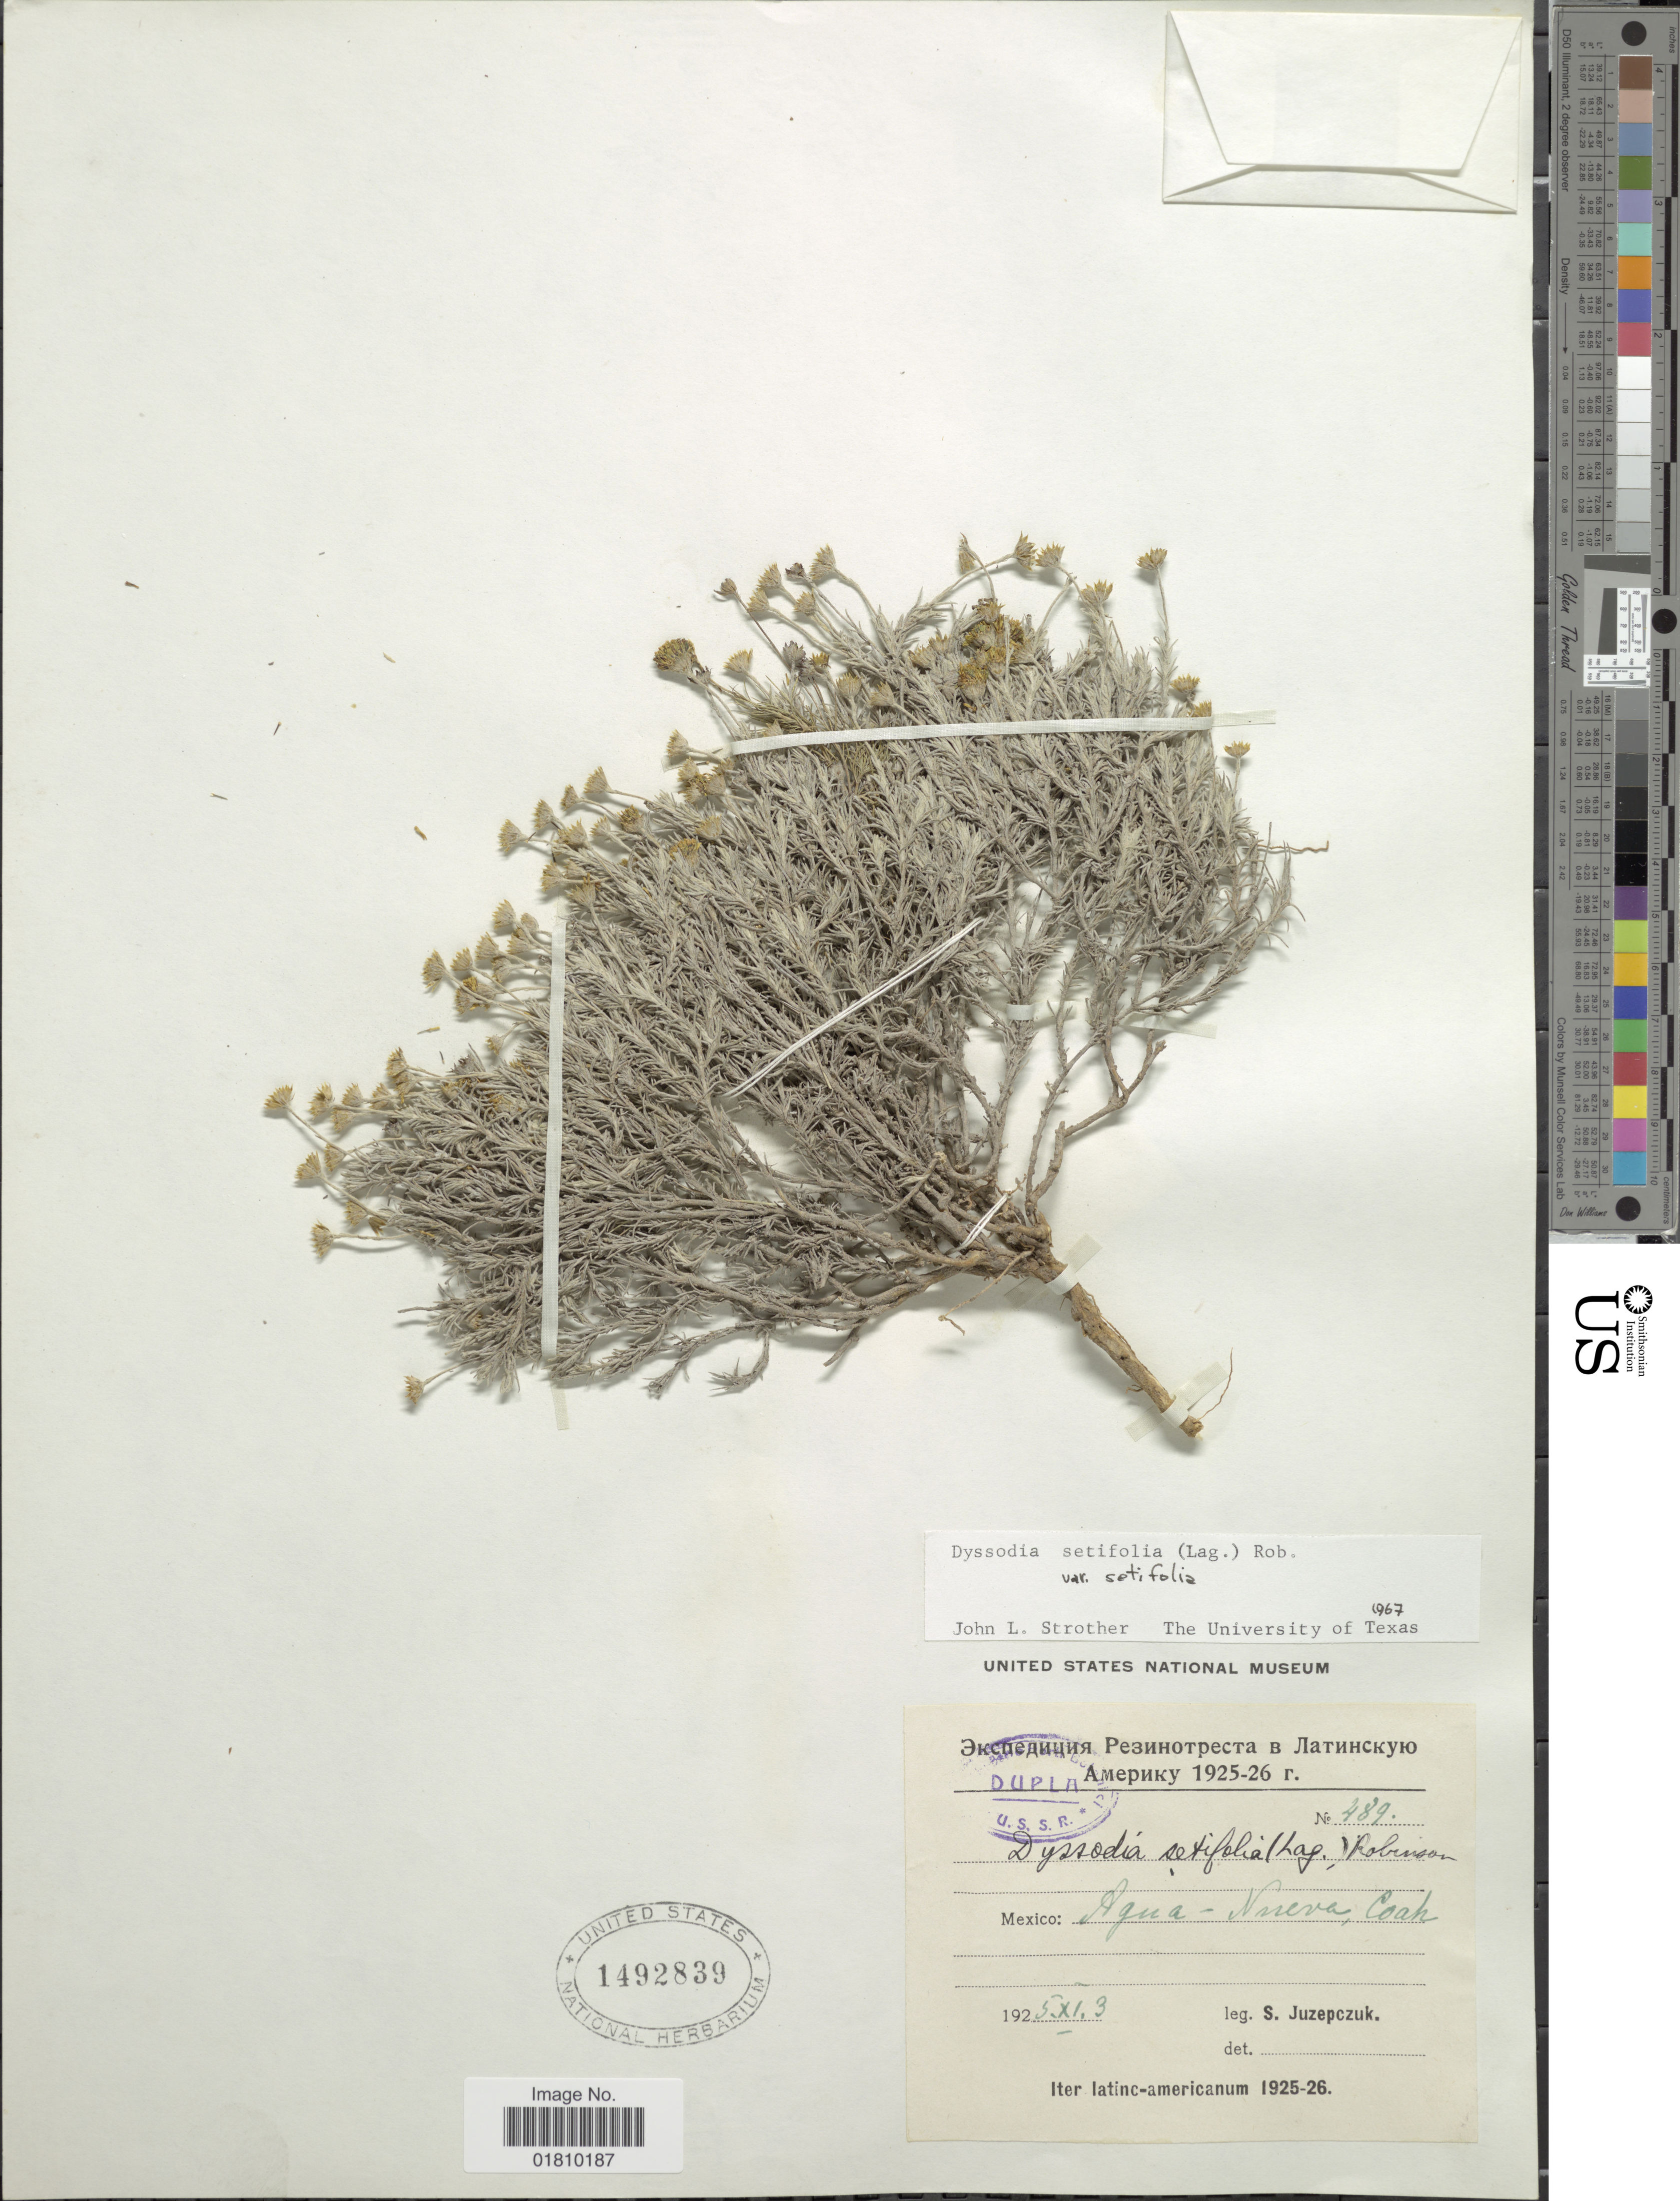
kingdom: Plantae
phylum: Tracheophyta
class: Magnoliopsida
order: Asterales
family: Asteraceae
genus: Thymophylla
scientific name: Thymophylla setifolia var. setifolia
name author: Lag.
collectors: S. V. Juzepczuk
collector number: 489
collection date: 1925-11-03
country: Mexico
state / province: Coahuila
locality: Agua-Nueva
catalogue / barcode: US 1492839